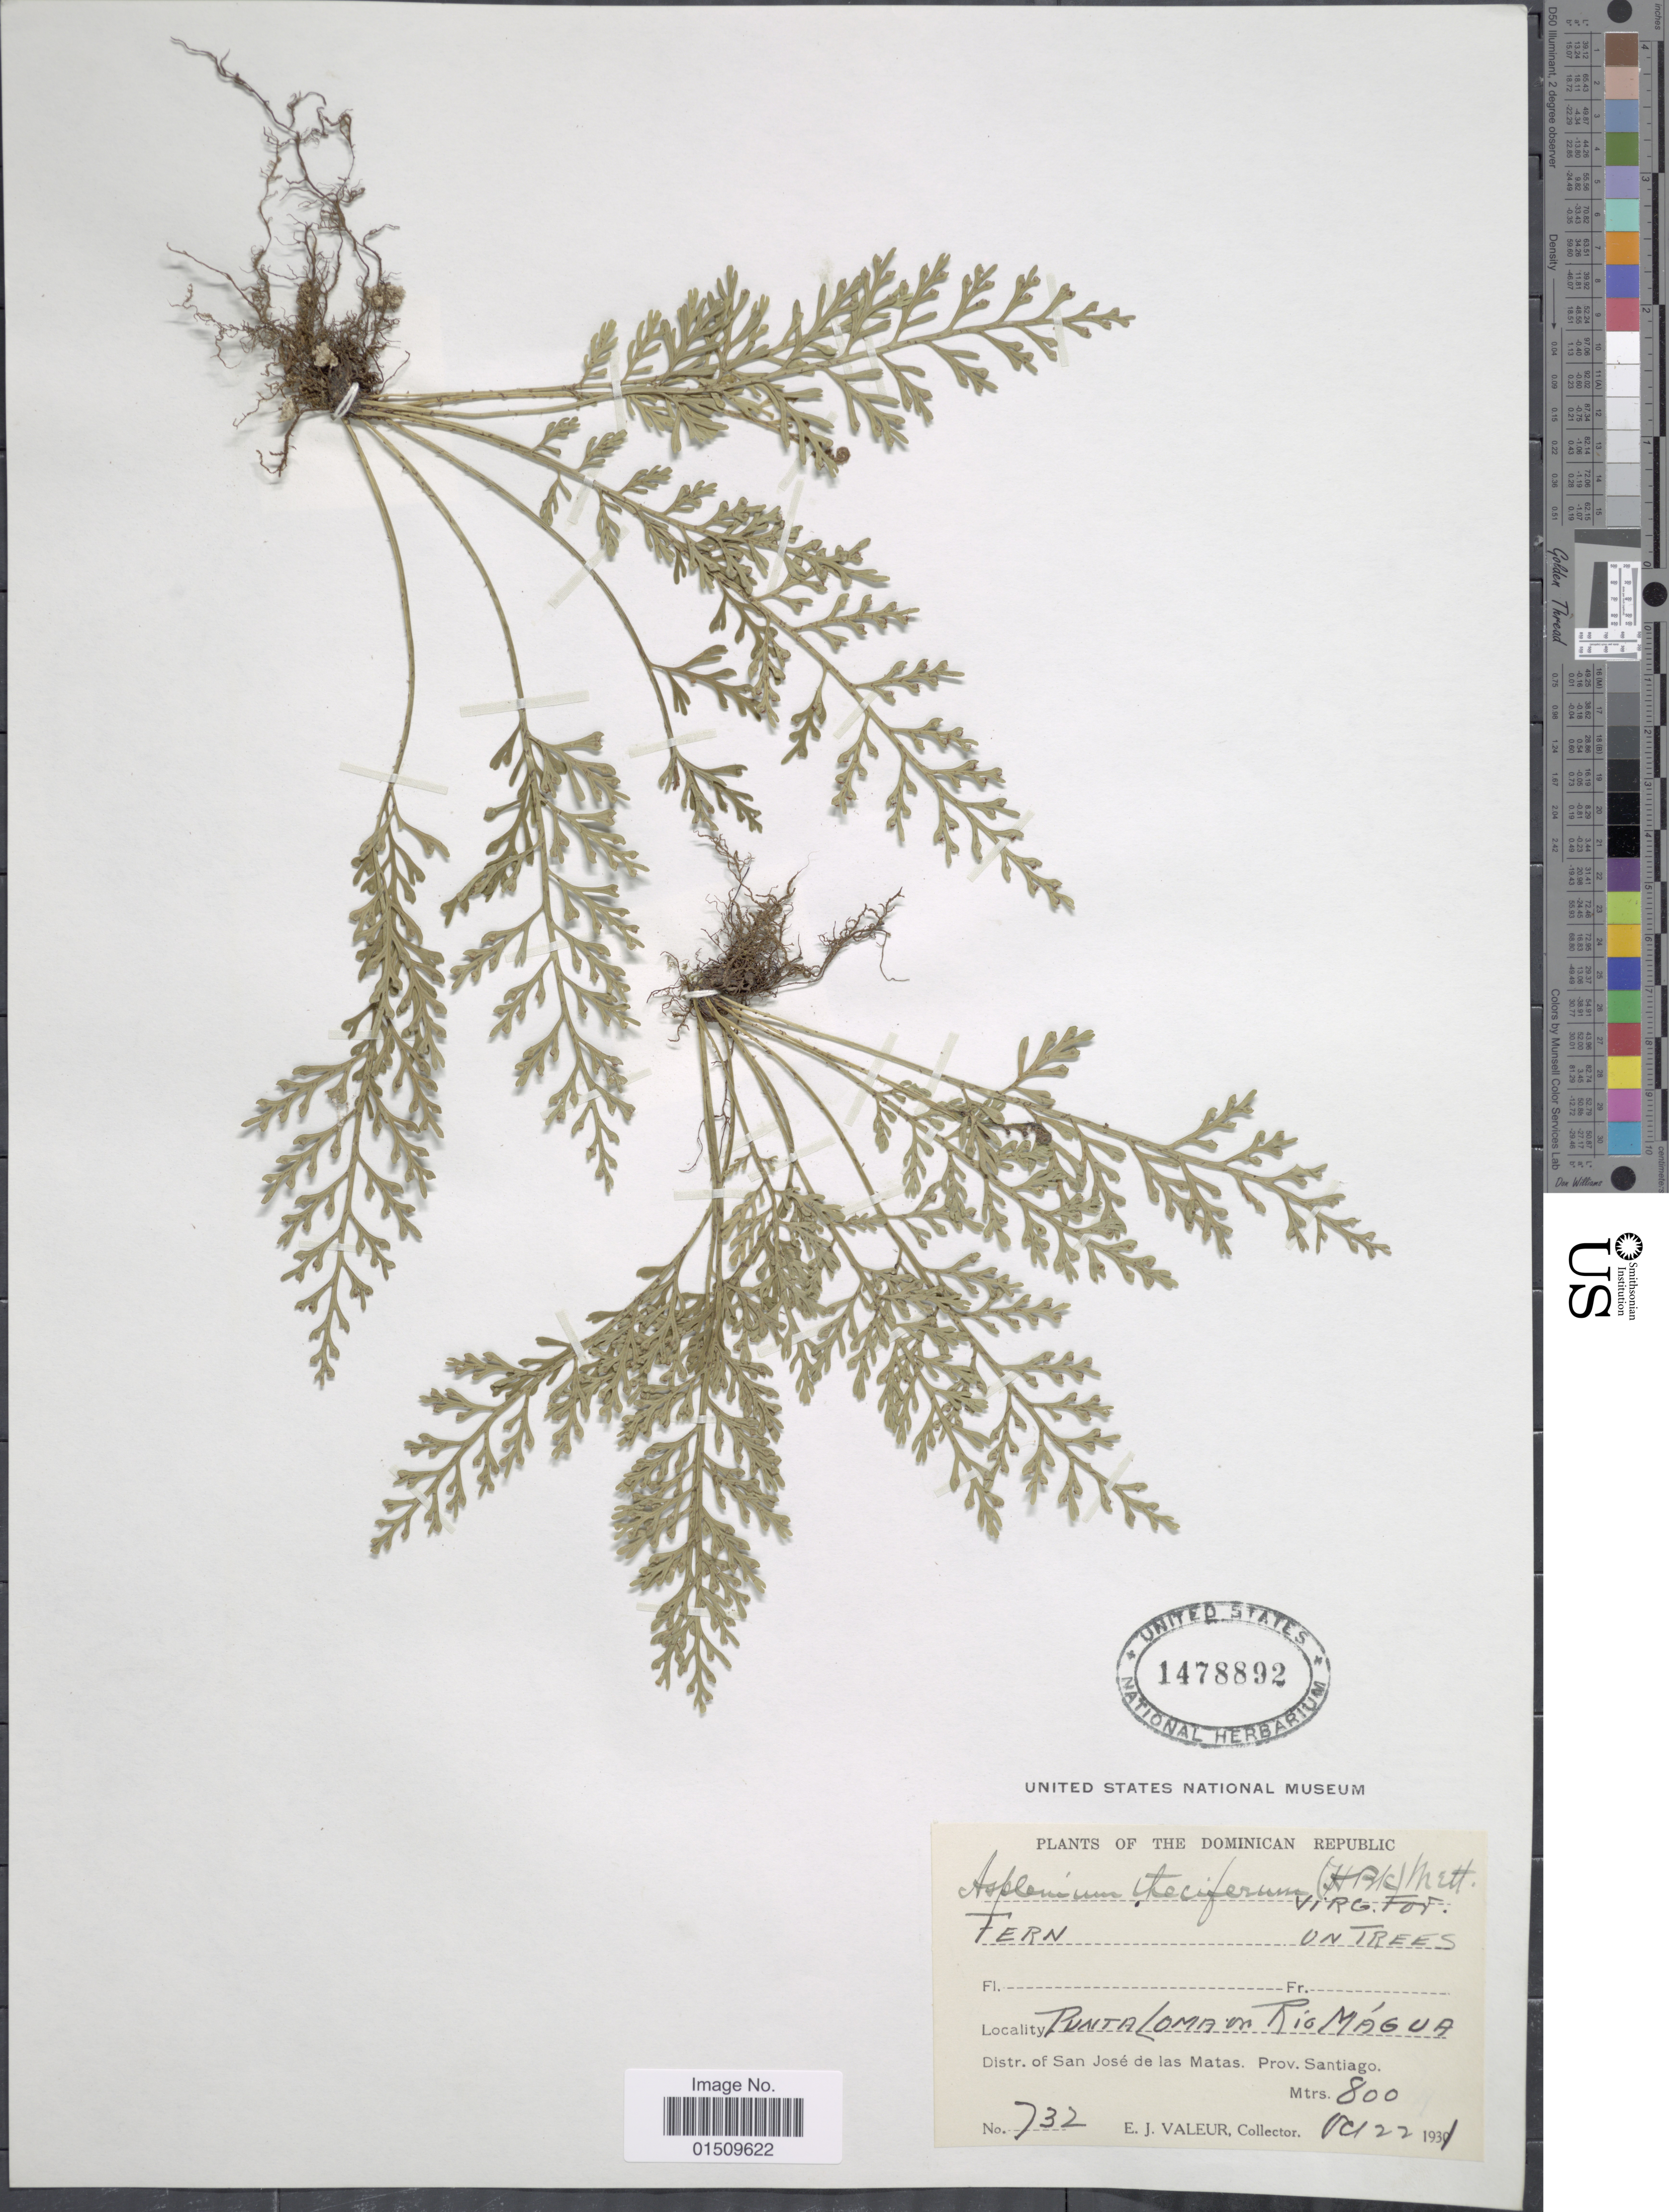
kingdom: Plantae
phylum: Tracheophyta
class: Polypodiopsida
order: Polypodiales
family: Aspleniaceae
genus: Asplenium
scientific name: Asplenium theciferum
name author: (Kunth) Mett.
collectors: E. Valeur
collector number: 732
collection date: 1931-10-22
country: Dominican Republic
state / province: Santiago Rodríguez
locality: Dominican Republic, Punta Loma on Rio Magua, Distr. of San Jose de las Matas, Prov. Santiago.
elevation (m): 800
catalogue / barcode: US 1478892